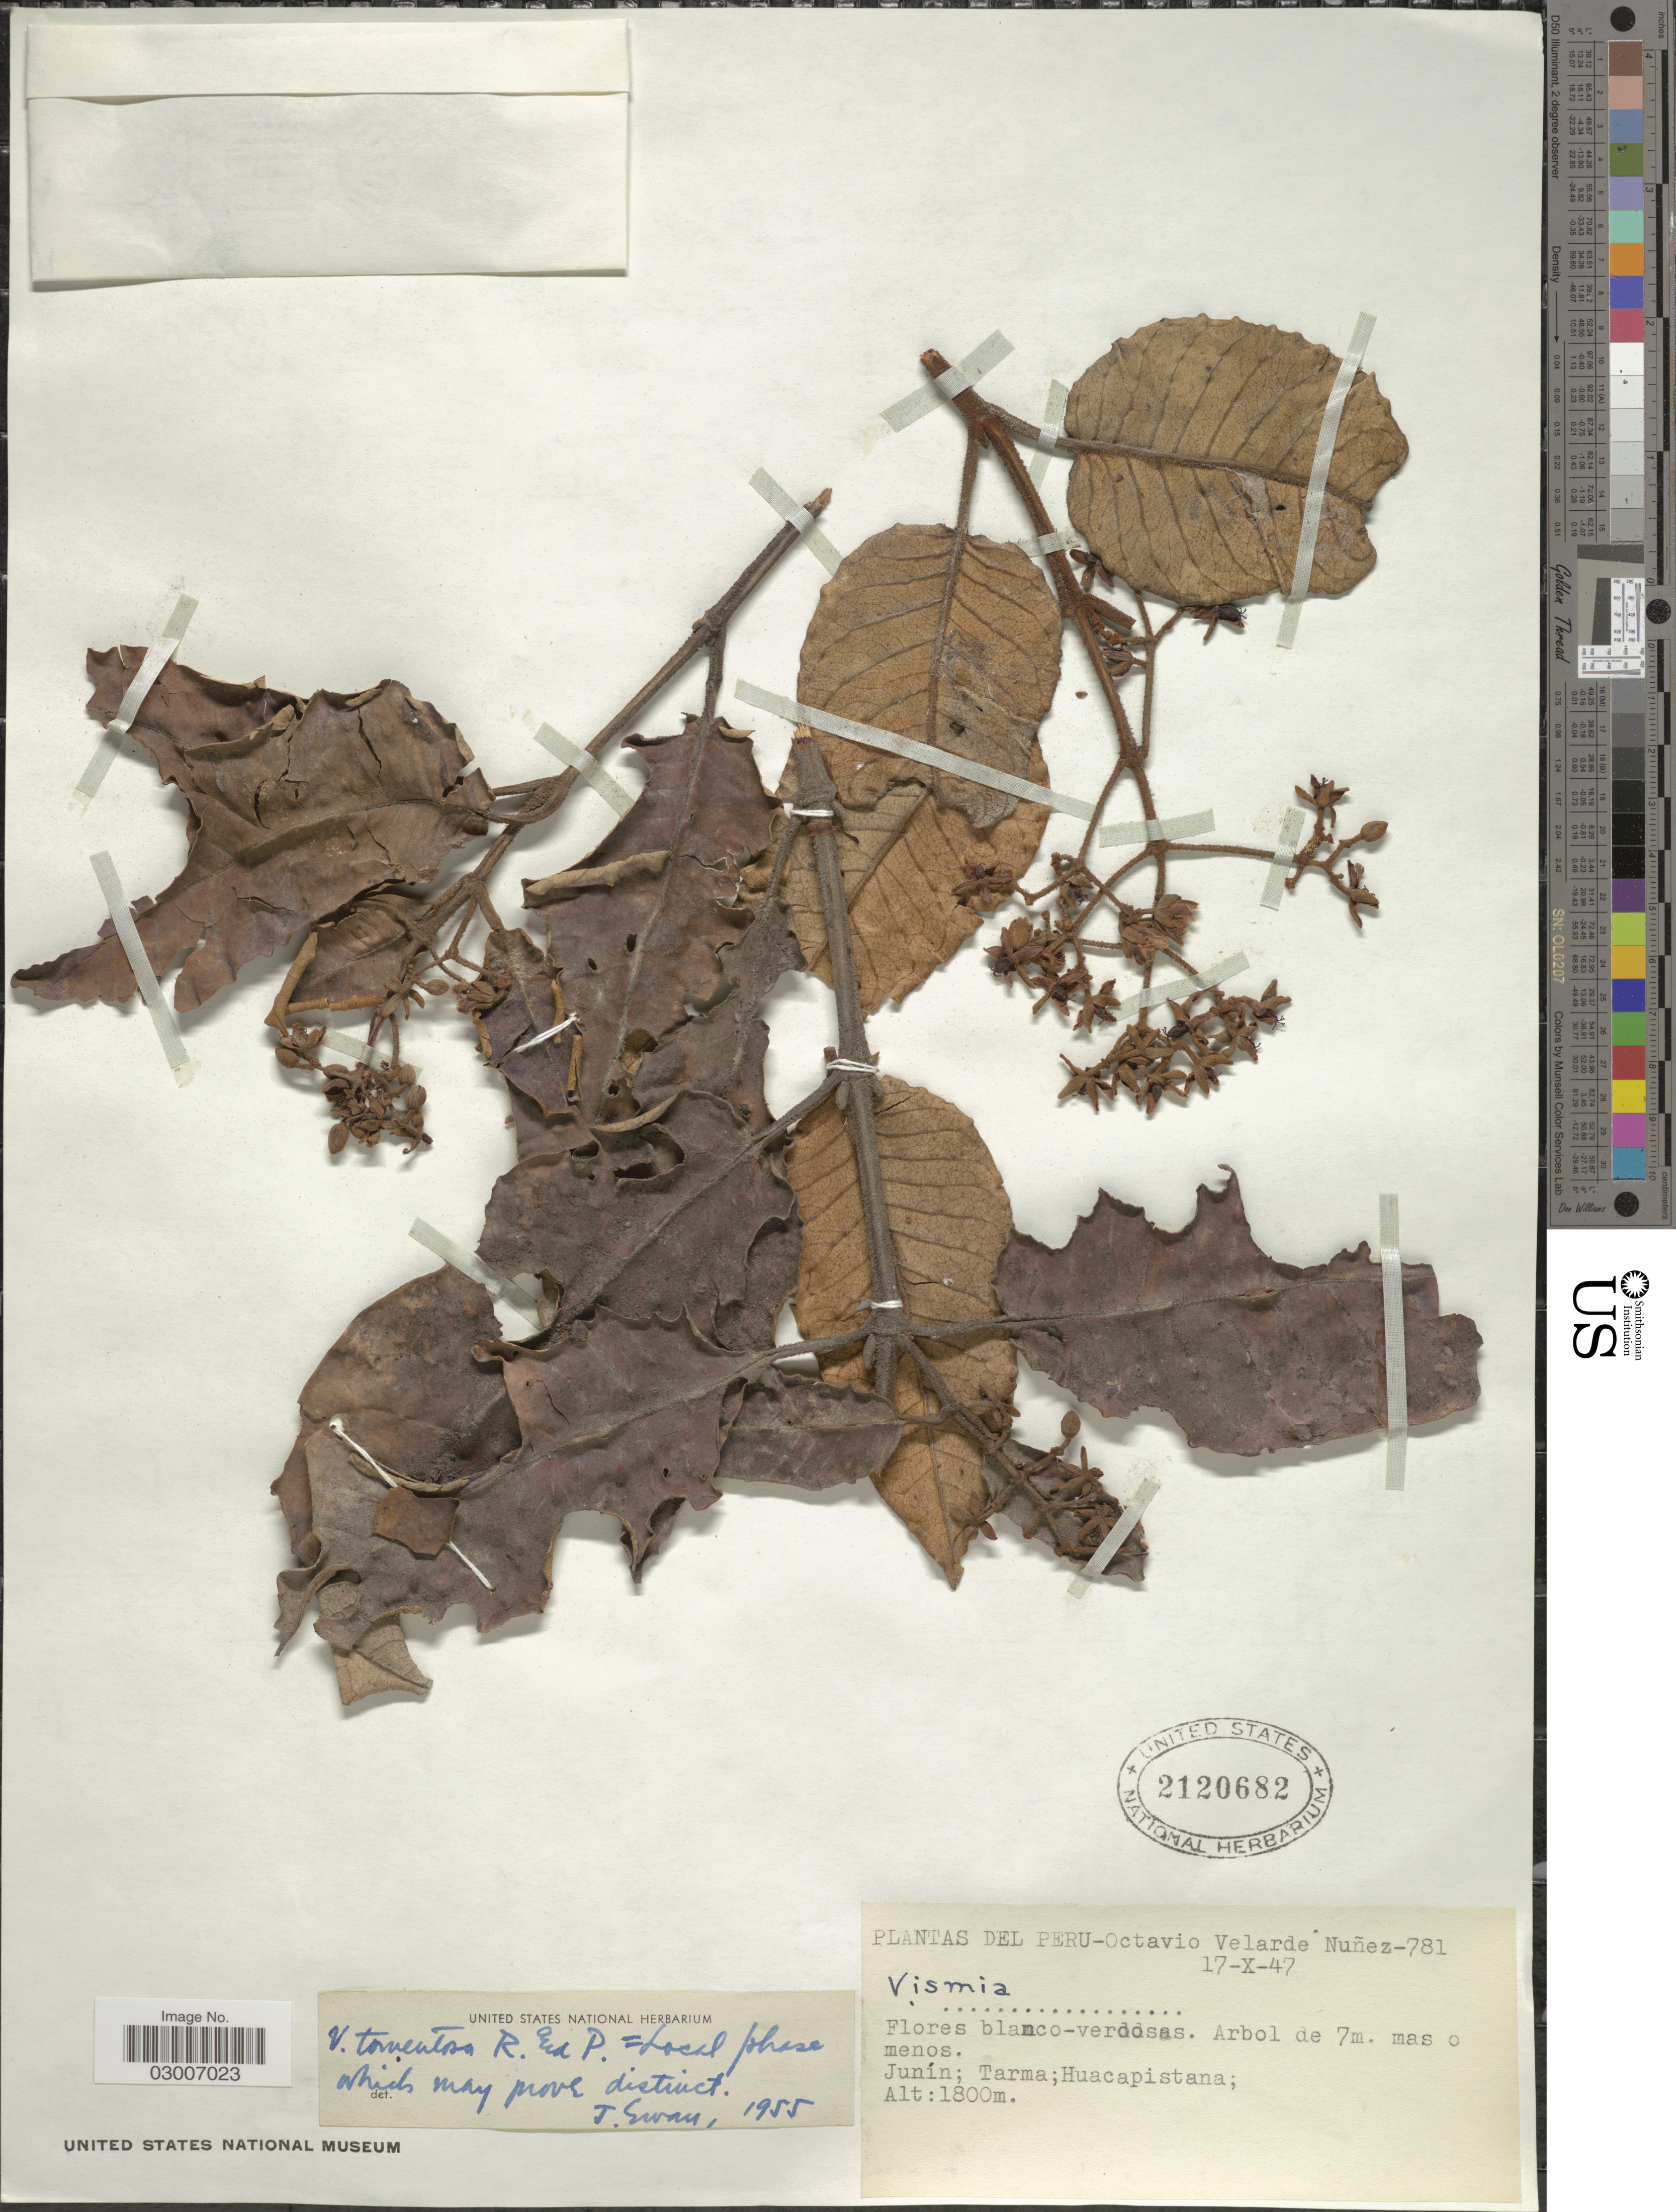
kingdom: Plantae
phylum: Tracheophyta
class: Magnoliopsida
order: Malpighiales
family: Hypericaceae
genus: Vismia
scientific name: Vismia tomentosa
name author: Ruiz & Pav.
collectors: O. Velarde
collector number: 781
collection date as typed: Transcribed d/m/y: 17/10/47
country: Peru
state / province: Junín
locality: Junín; Tarma; Huacapistana.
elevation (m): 1800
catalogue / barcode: US 2120682